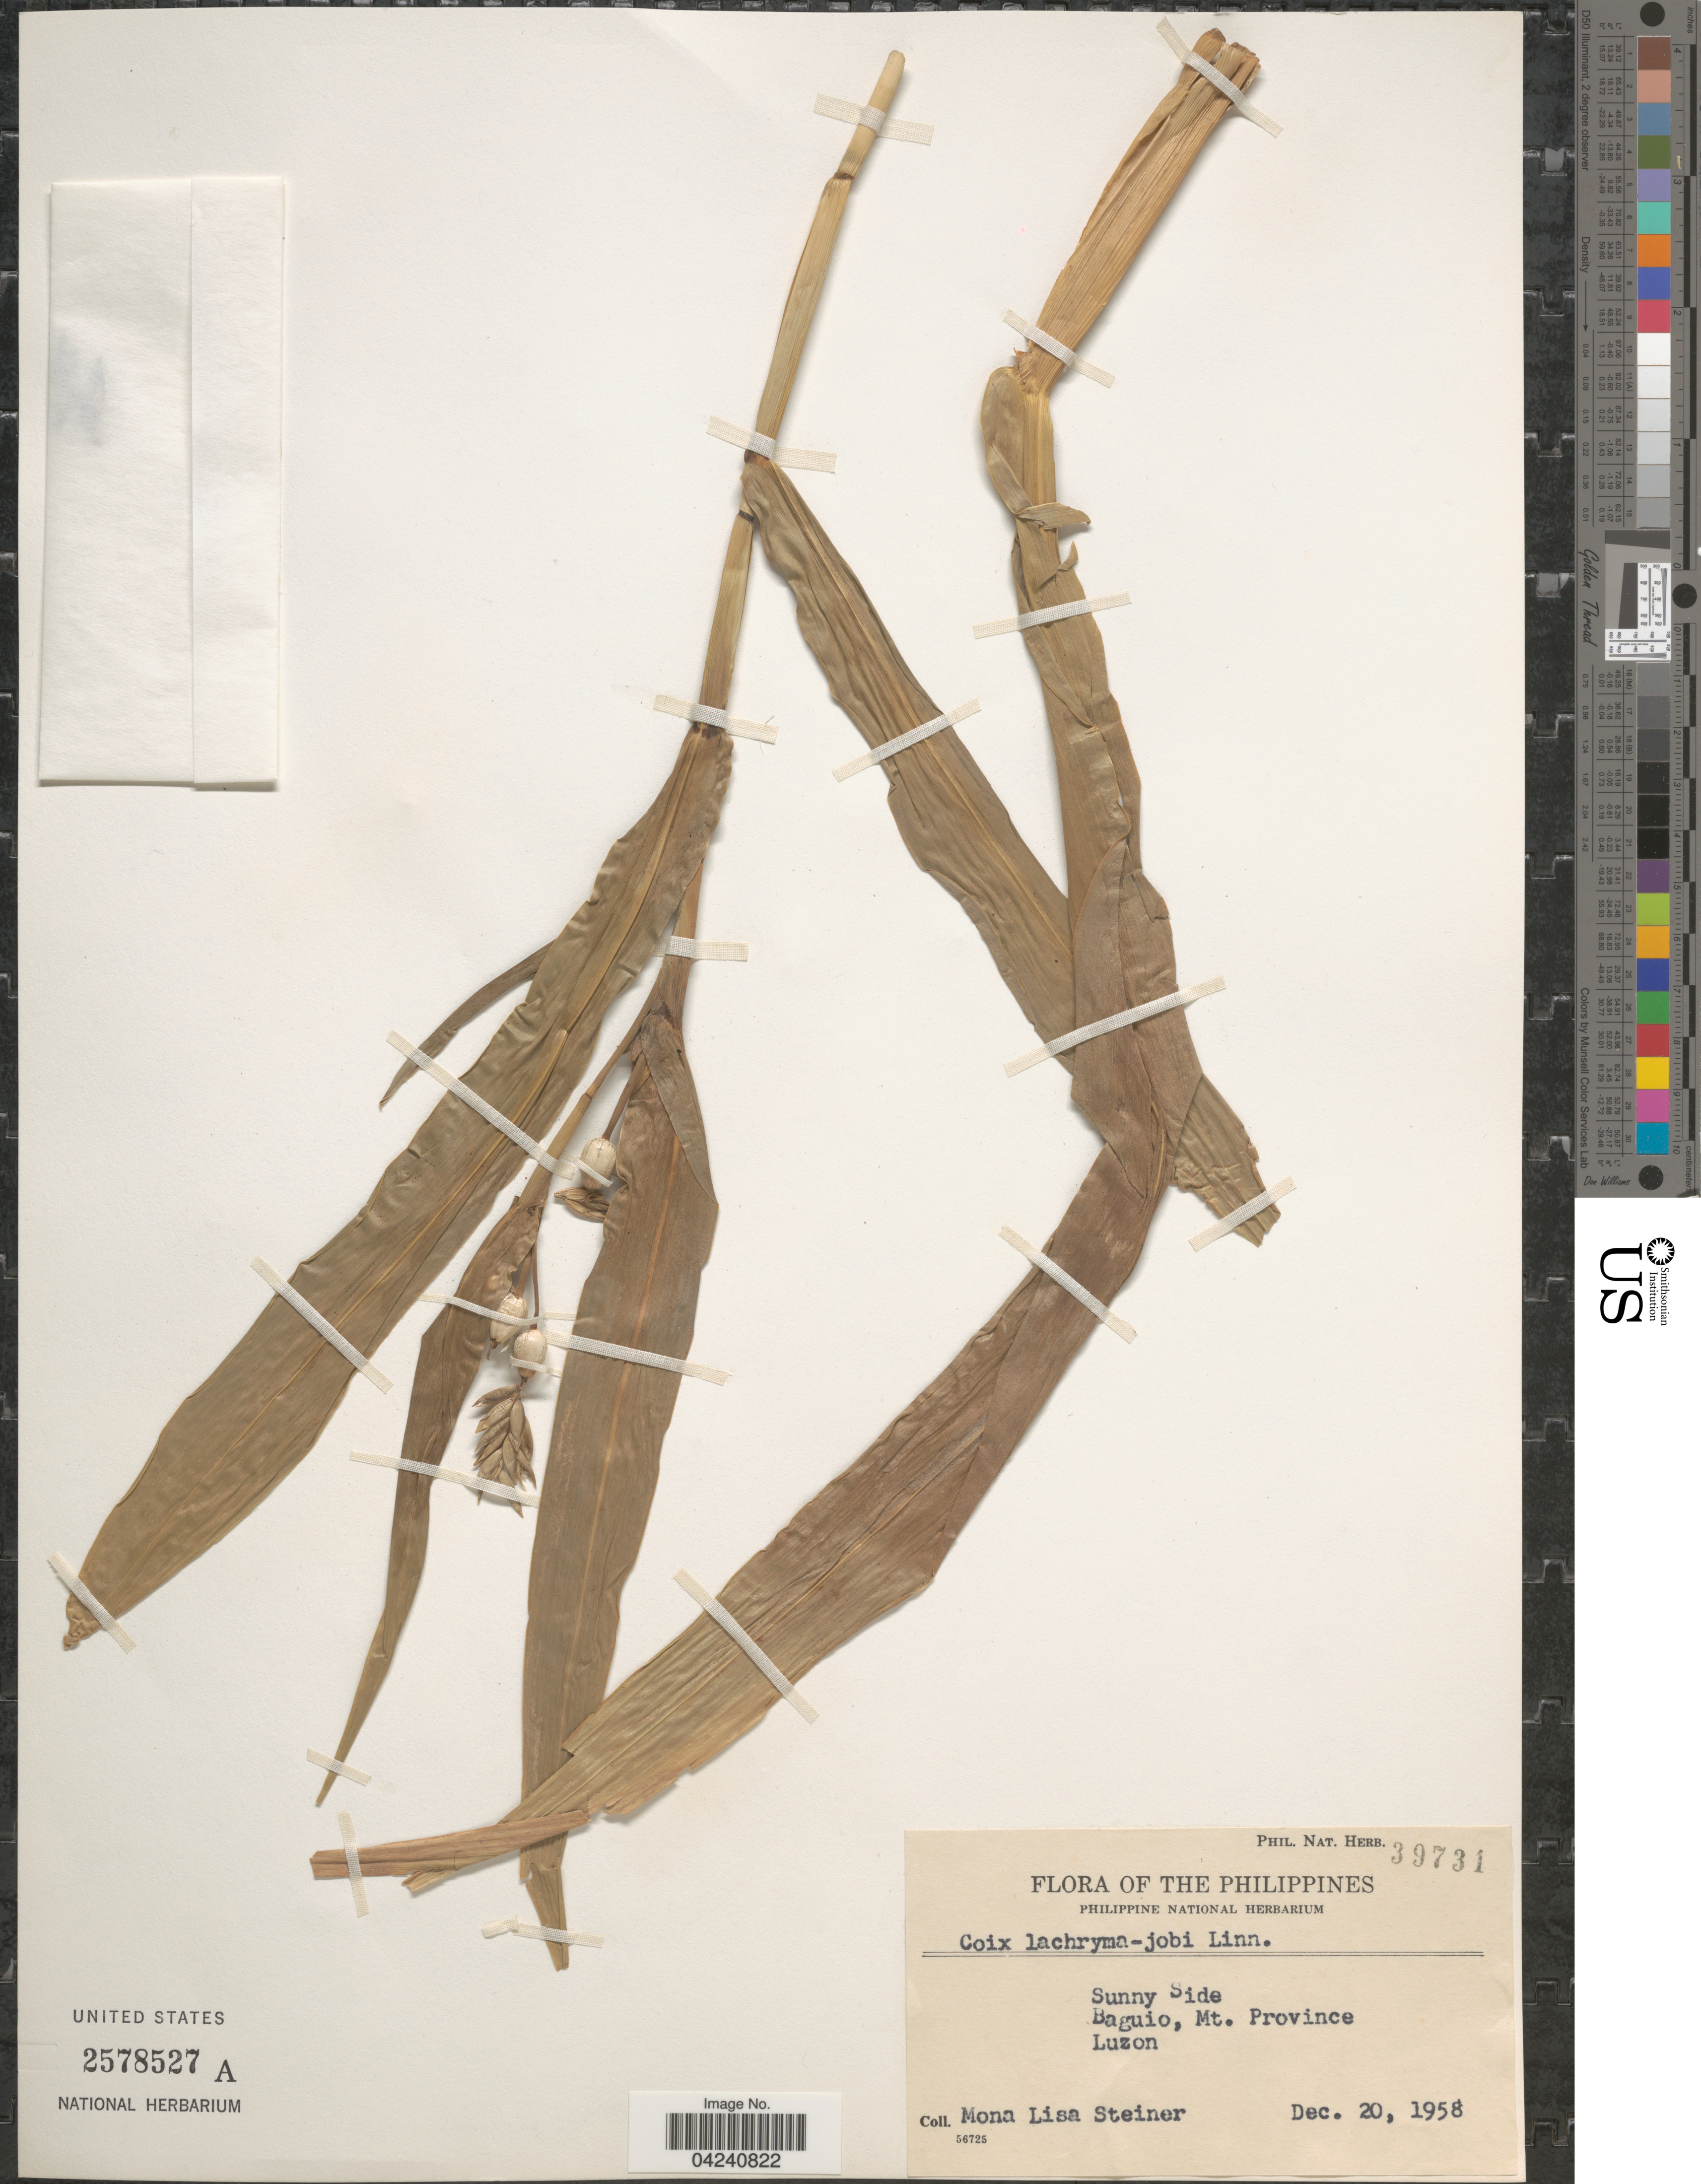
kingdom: Plantae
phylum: Tracheophyta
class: Liliopsida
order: Poales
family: Poaceae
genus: Coix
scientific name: Coix lacryma-jobi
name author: L.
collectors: M. Steiner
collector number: Phil. Nat. Herb. 39731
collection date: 1958-12-20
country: Philippines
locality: Sunny Side. Baguio, Mt. Province. Luzon.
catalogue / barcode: US 2578527A